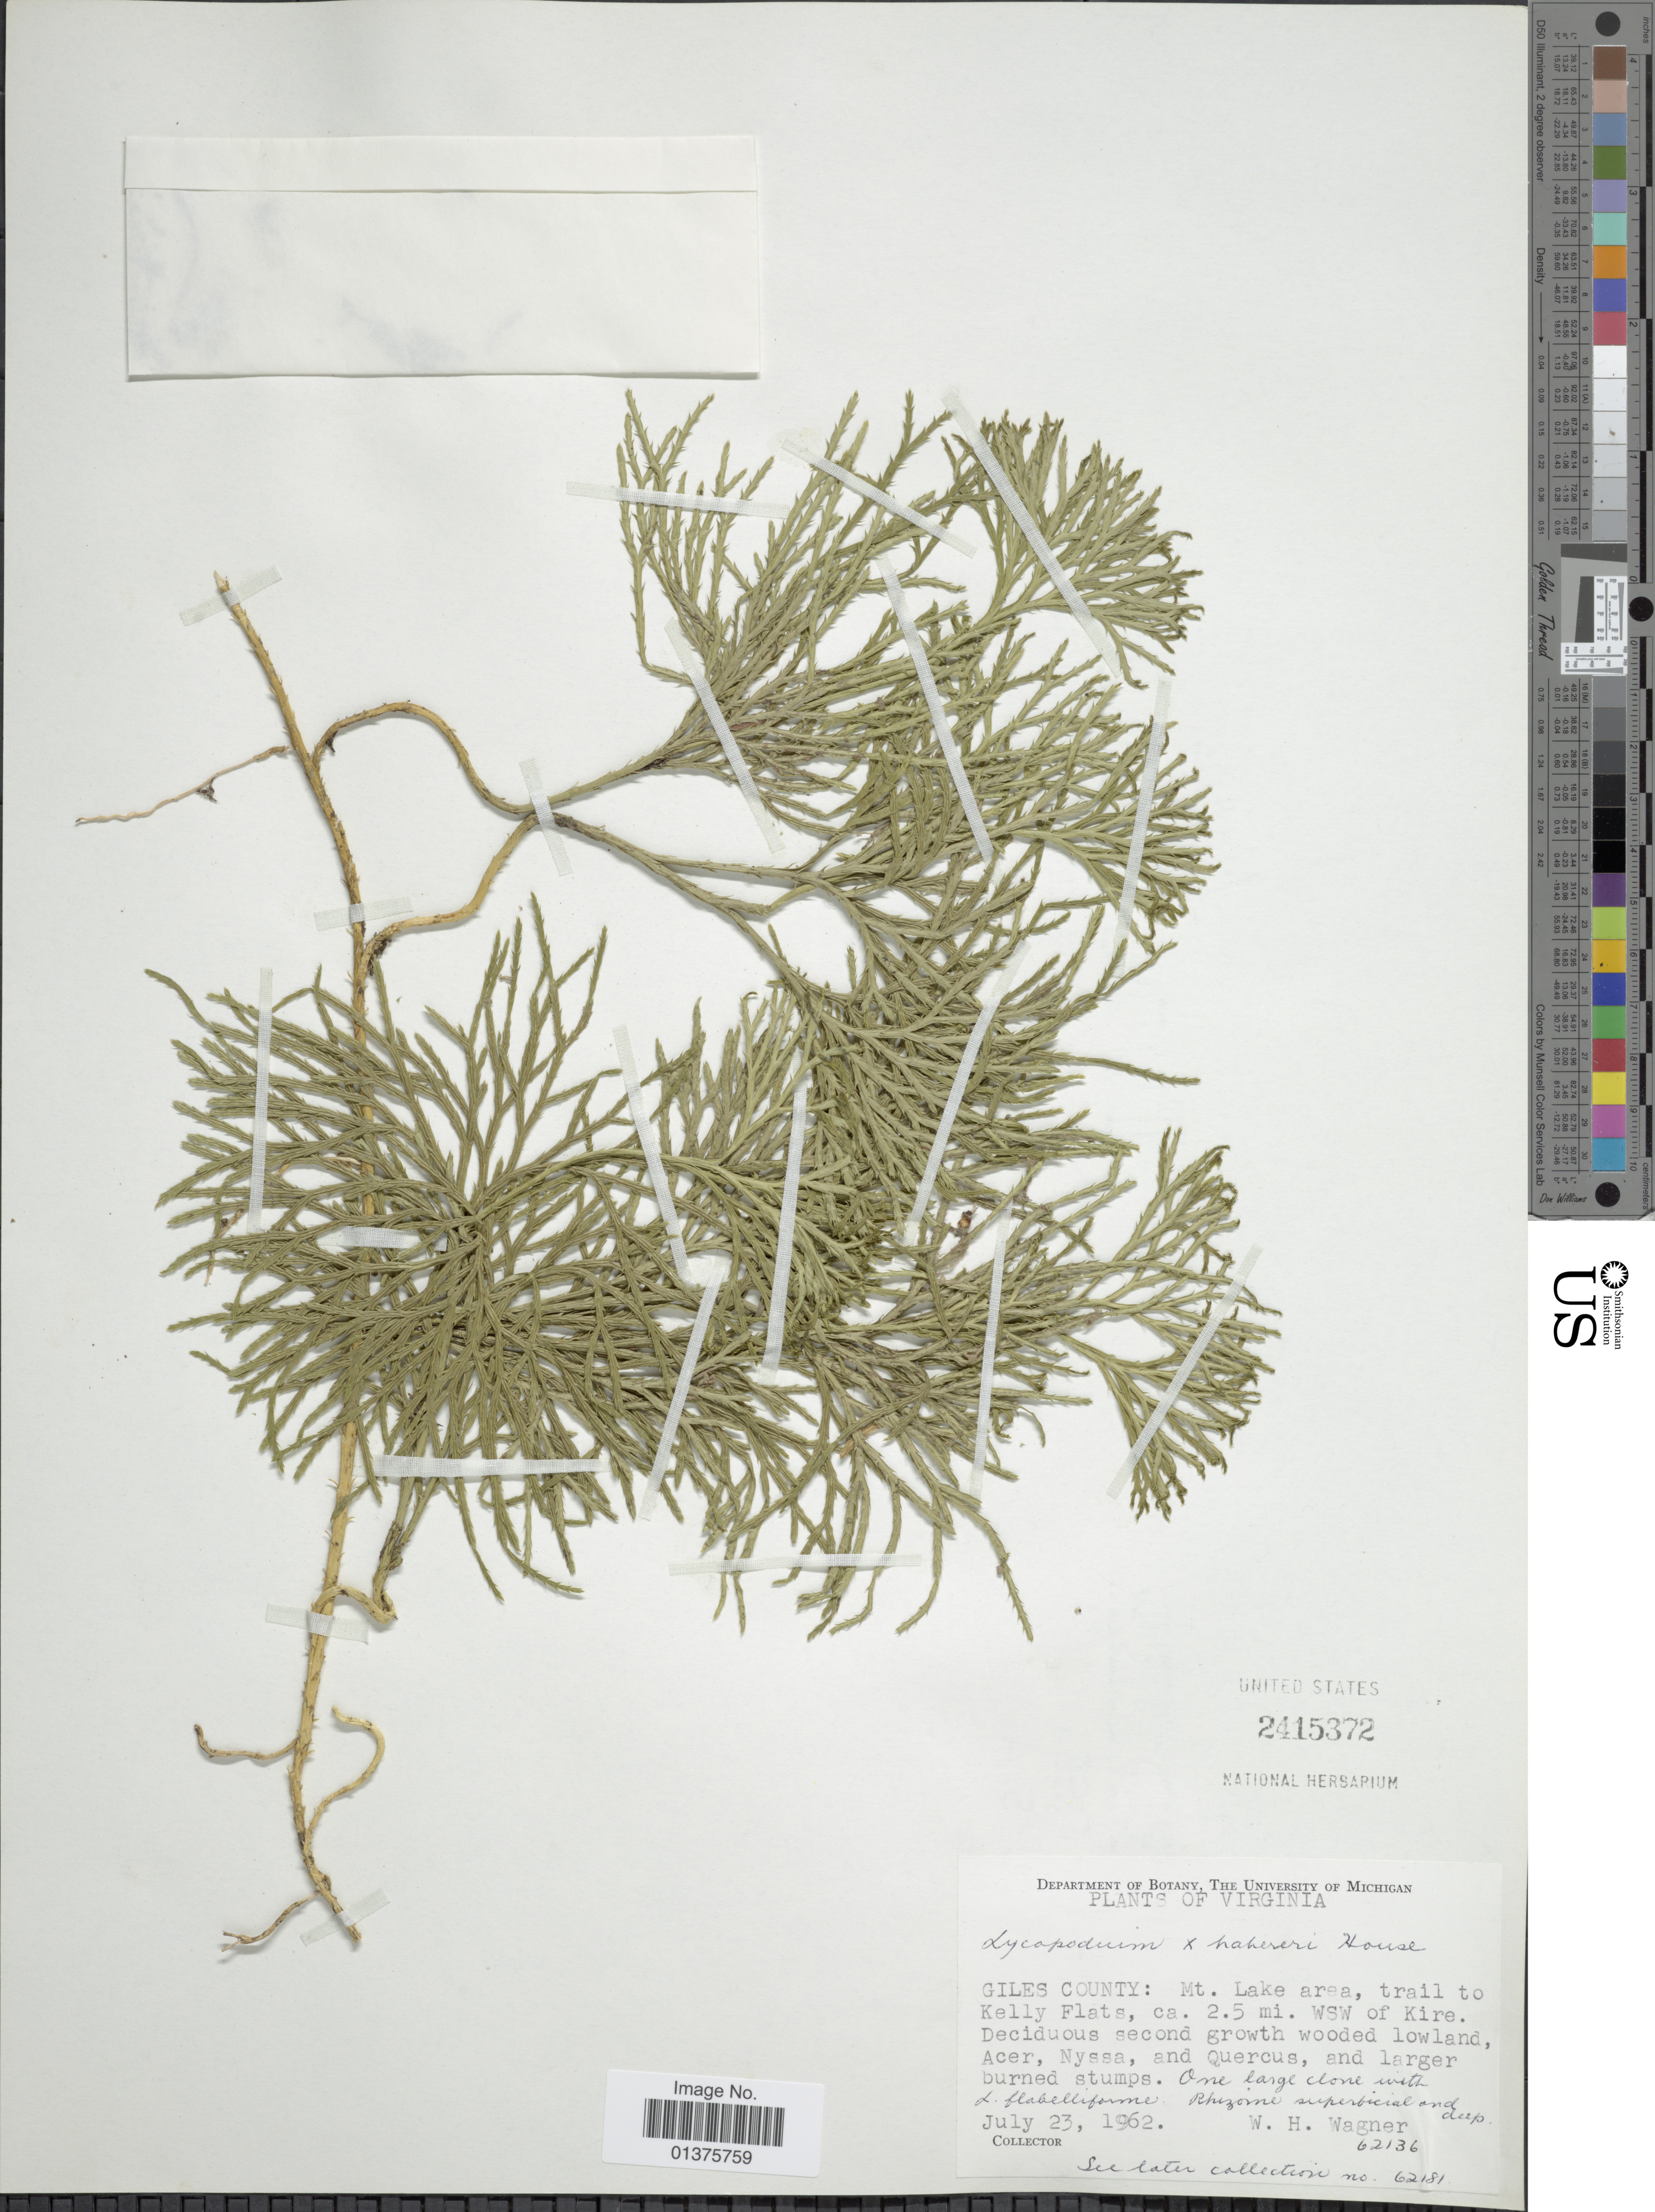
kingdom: Plantae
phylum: Tracheophyta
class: Lycopodiopsida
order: Lycopodiales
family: Lycopodiaceae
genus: Diphasiastrum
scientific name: Diphasiastrum x habereri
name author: (House) Holub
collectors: W. H. Wagner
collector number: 62136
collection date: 1962-07-23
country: United States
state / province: Virginia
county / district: Giles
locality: Mt. Lake area, trail to Kelly Flats, ca. 2.5 mi WSW of Kire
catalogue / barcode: US 2415372